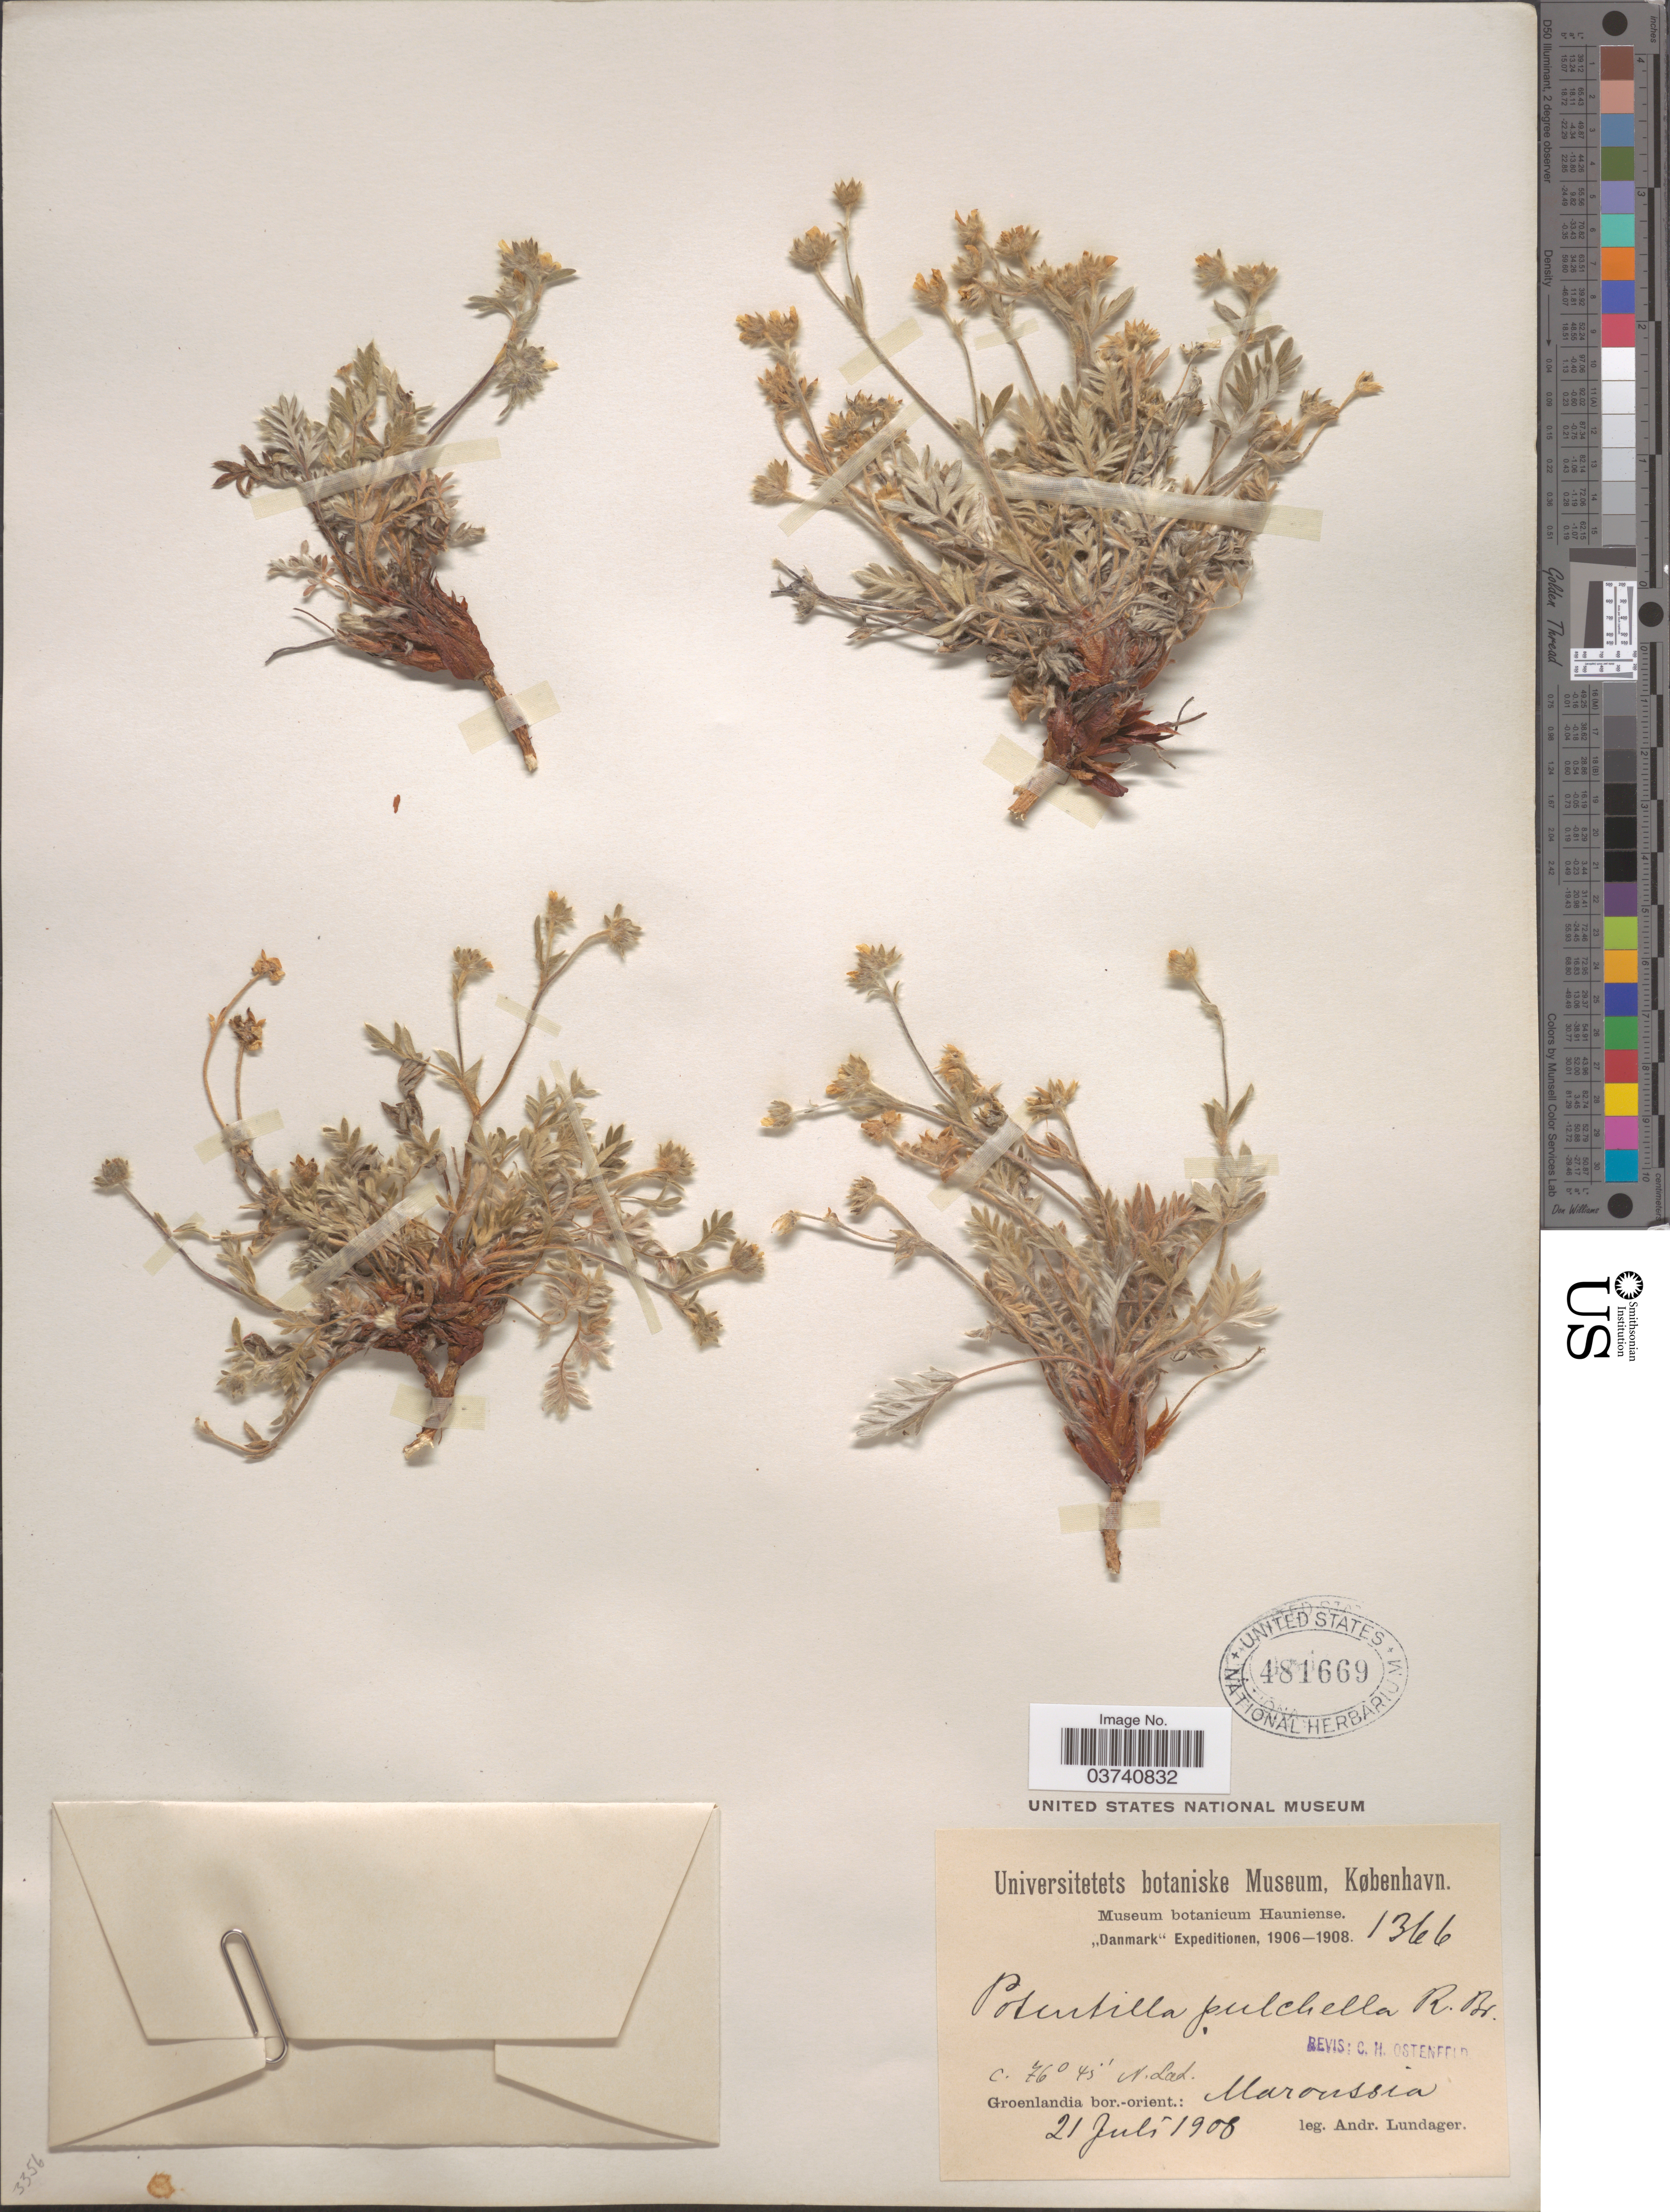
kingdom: Plantae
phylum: Tracheophyta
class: Magnoliopsida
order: Rosales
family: Rosaceae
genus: Potentilla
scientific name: Potentilla pulchella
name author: R. Br.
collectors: A. Lundager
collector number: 1366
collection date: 1908-07-21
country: Greenland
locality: Groenlandia bor.-orient.: Maroussia.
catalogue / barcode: US 481669